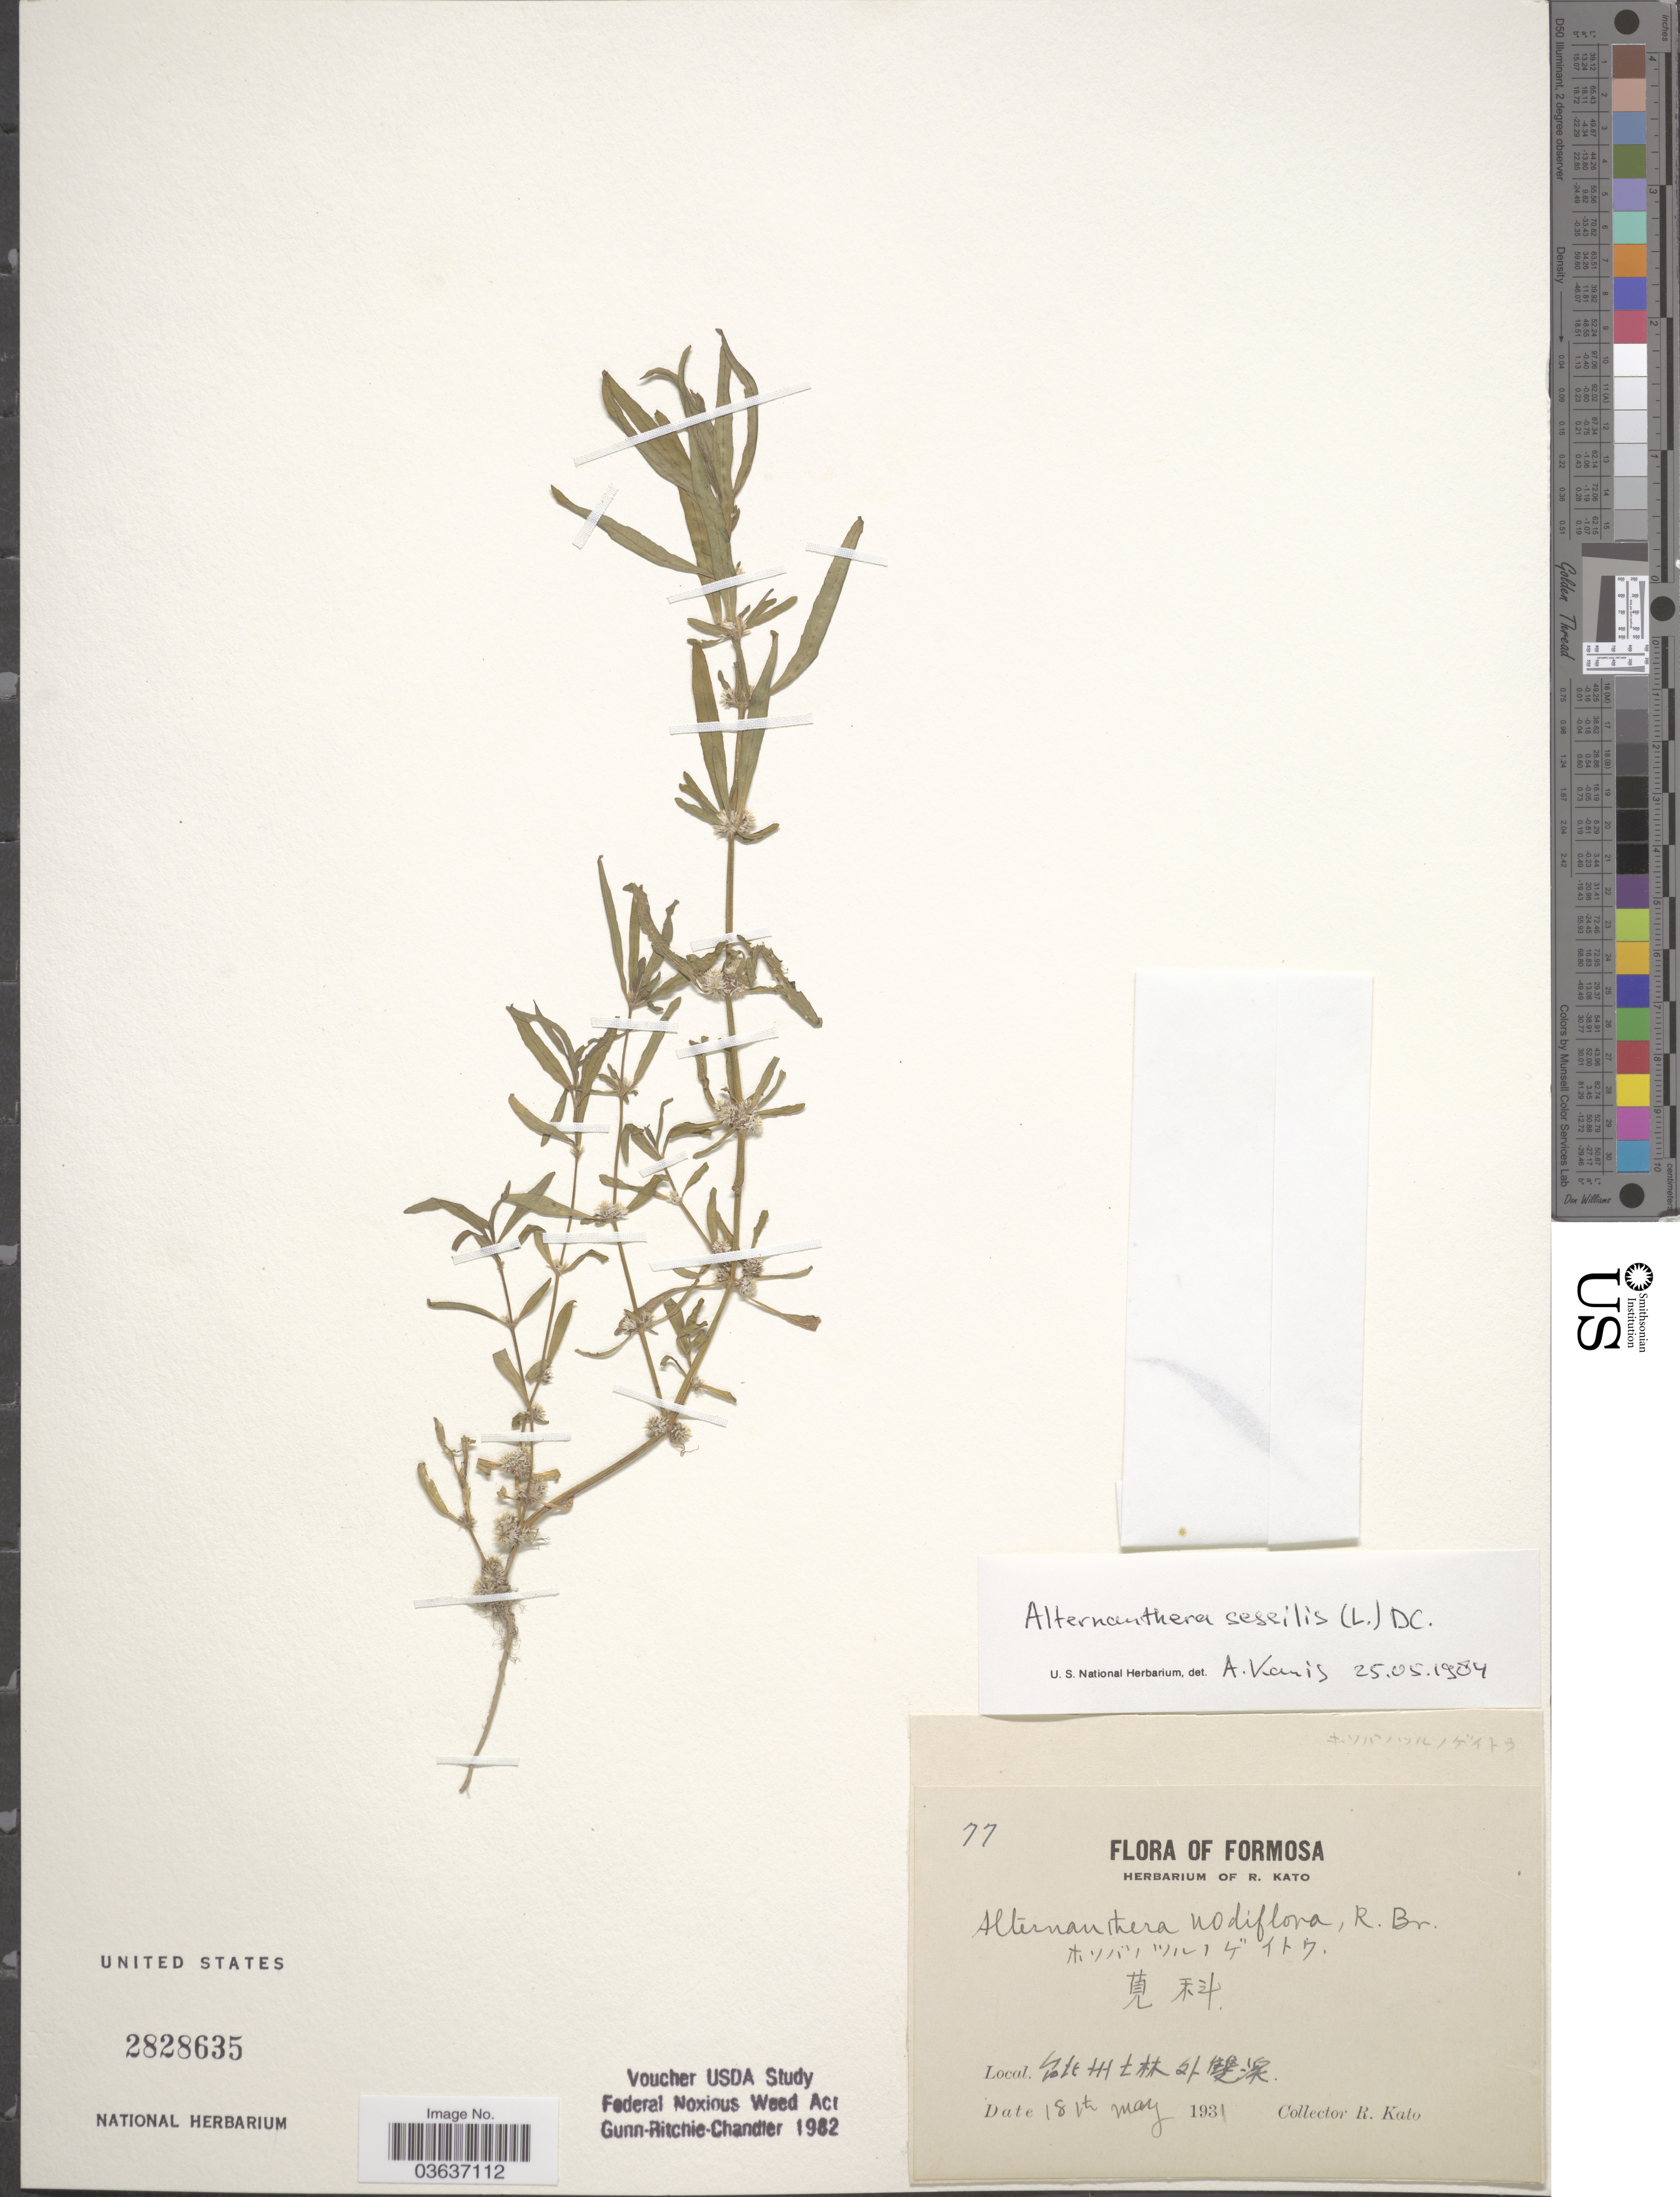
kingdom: Plantae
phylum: Tracheophyta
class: Magnoliopsida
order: Caryophyllales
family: Amaranthaceae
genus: Alternanthera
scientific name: Alternanthera sessilis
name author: (L.) DC.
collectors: R. Kato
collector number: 77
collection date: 1931-05-18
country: Taiwan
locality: Formosa. X.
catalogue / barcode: US 2828635